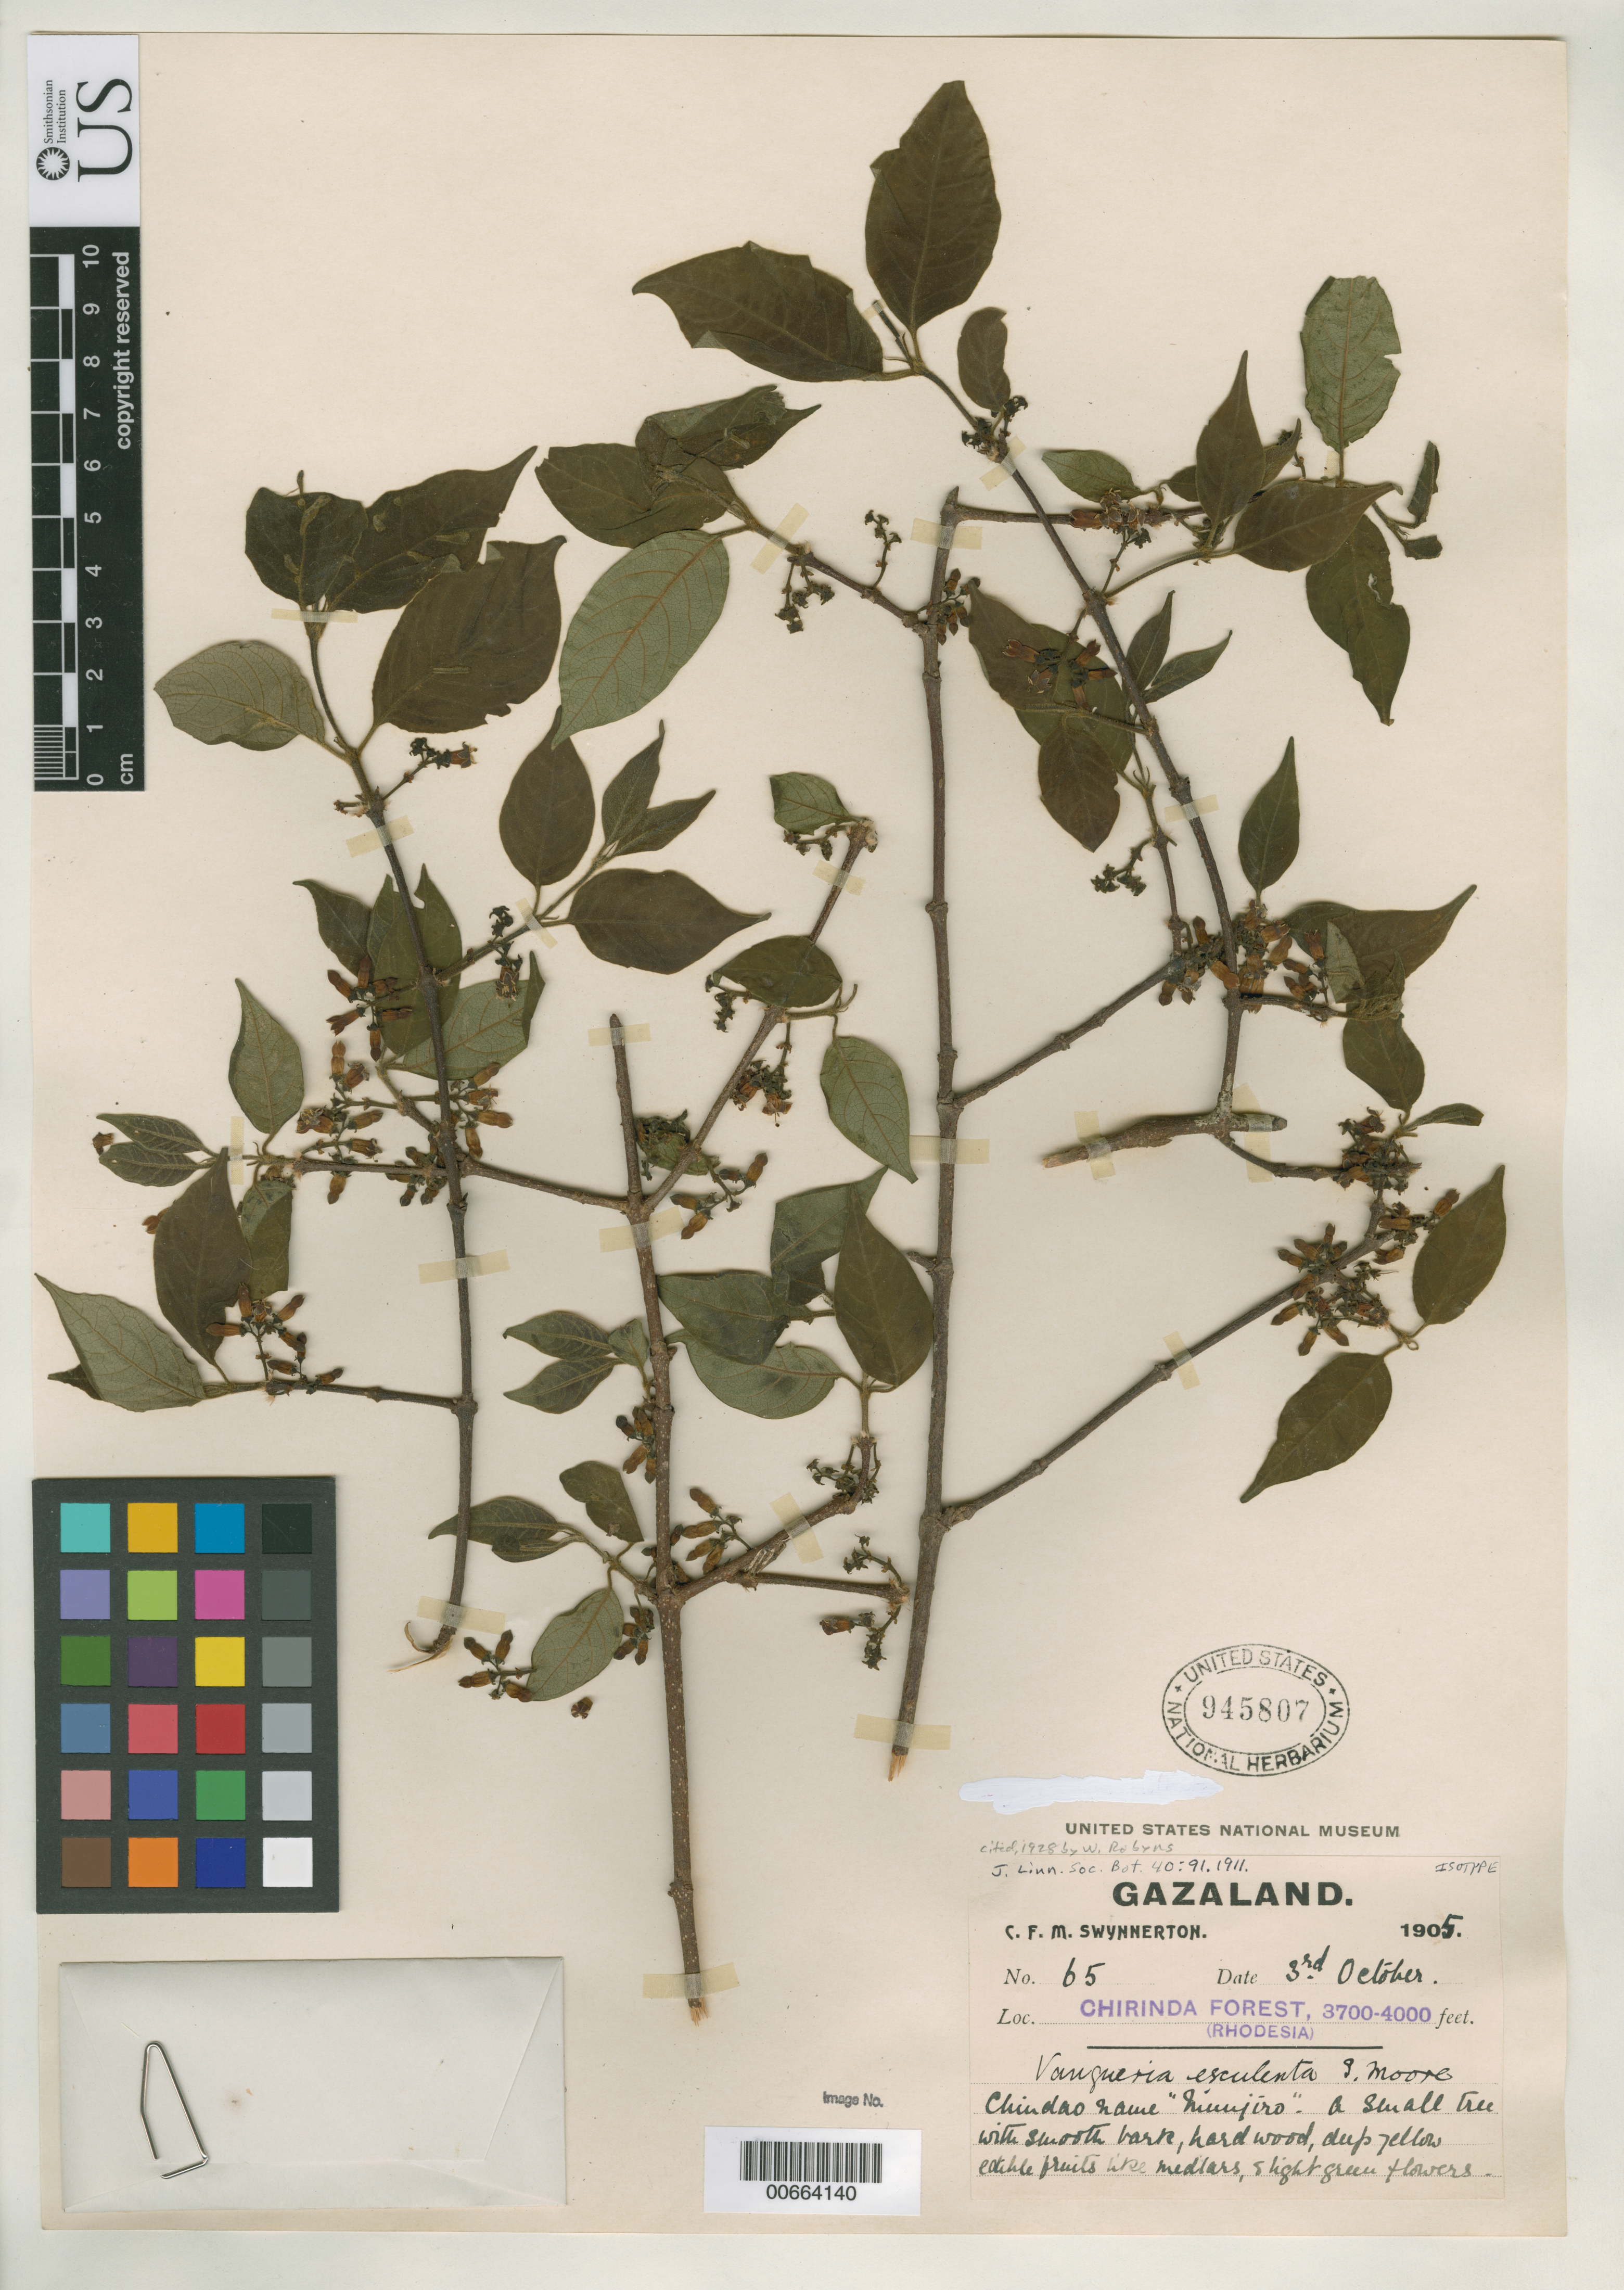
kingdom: Plantae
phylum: Tracheophyta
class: Magnoliopsida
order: Gentianales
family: Rubiaceae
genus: Vangueria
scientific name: Vangueria esculenta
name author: S. Moore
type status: Isotype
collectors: C. Swynnerton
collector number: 65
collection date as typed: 03 Oct 1905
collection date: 1905-10-03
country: Zimbabwe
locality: Chirinda forest.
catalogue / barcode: US 945807